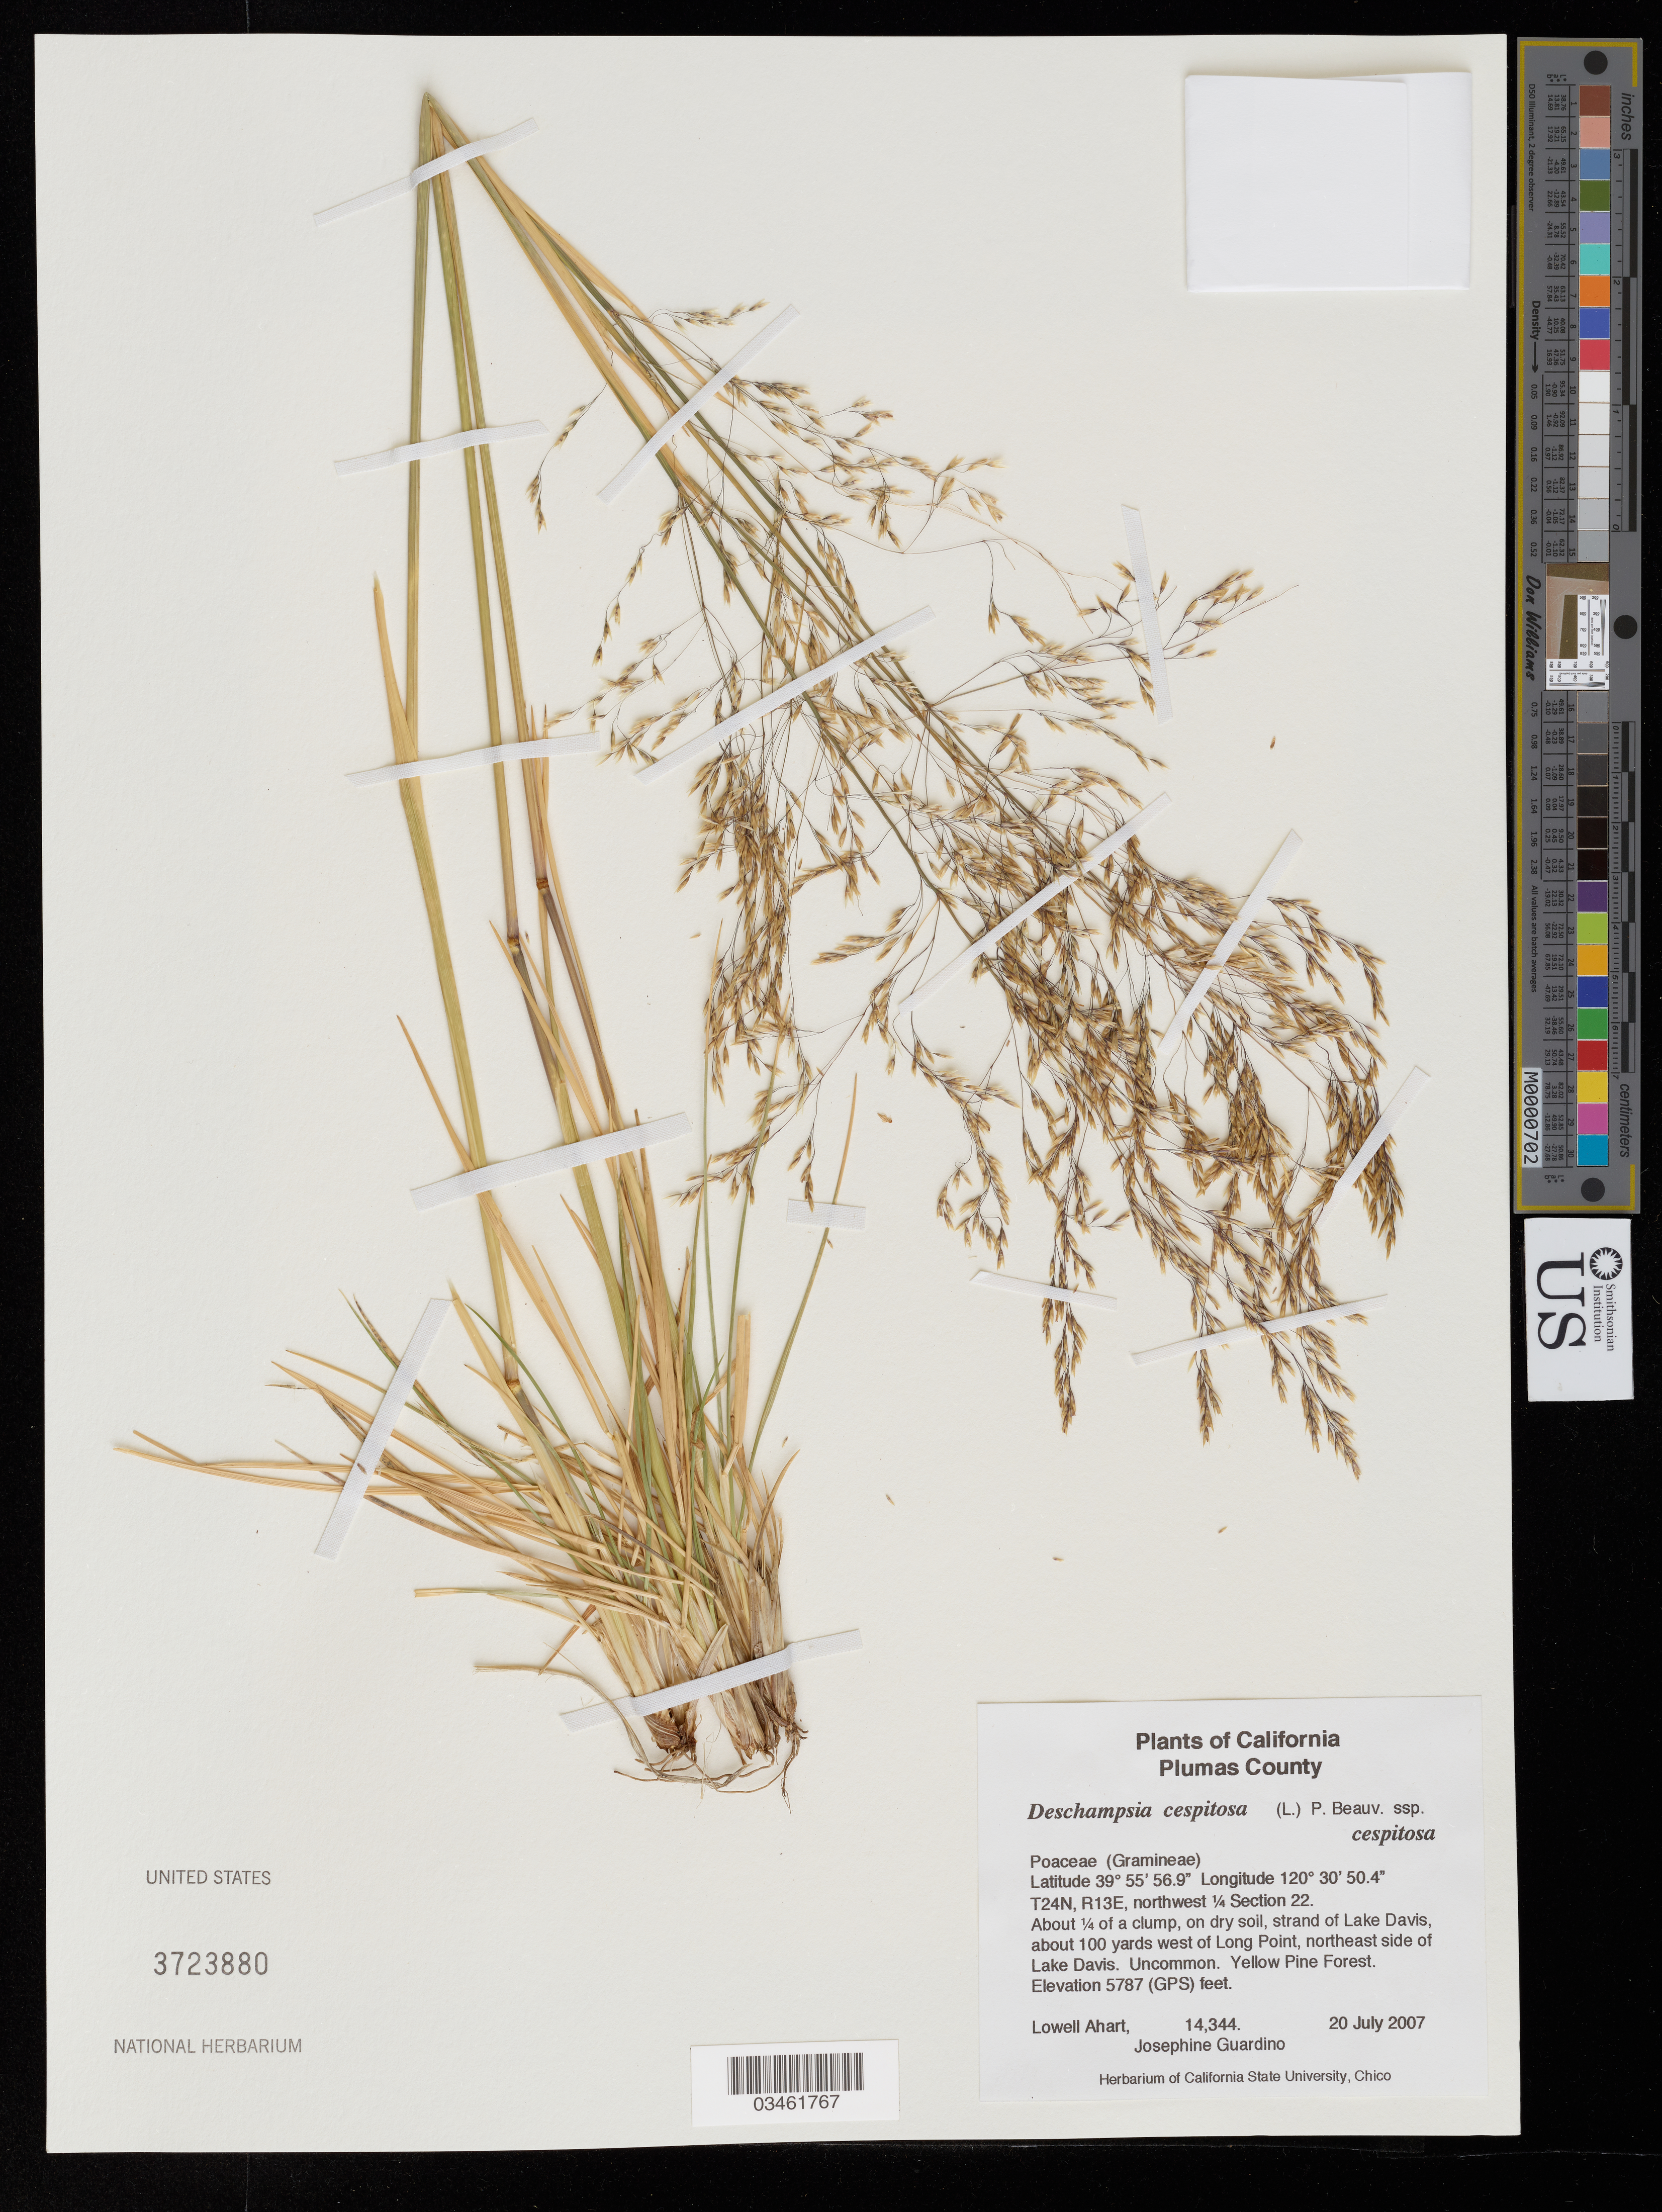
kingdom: Plantae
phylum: Tracheophyta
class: Liliopsida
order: Poales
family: Poaceae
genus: Deschampsia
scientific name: Deschampsia cespitosa subsp. cespitosa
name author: (L.) P. Beauv.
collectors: L. Ahart & J. Guardino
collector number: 14344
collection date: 2007-07-20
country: United States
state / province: California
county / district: Plumas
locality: Plumas County. T24N, R13E, northwest 1/4 Section 22. About 1/4 of a clump, on dry soil, strand of Lake Davis, about 100 yards west of Long Point, northeast side of Lake Davis. Yellow Pine Forest.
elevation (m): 1764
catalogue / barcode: US 3723880